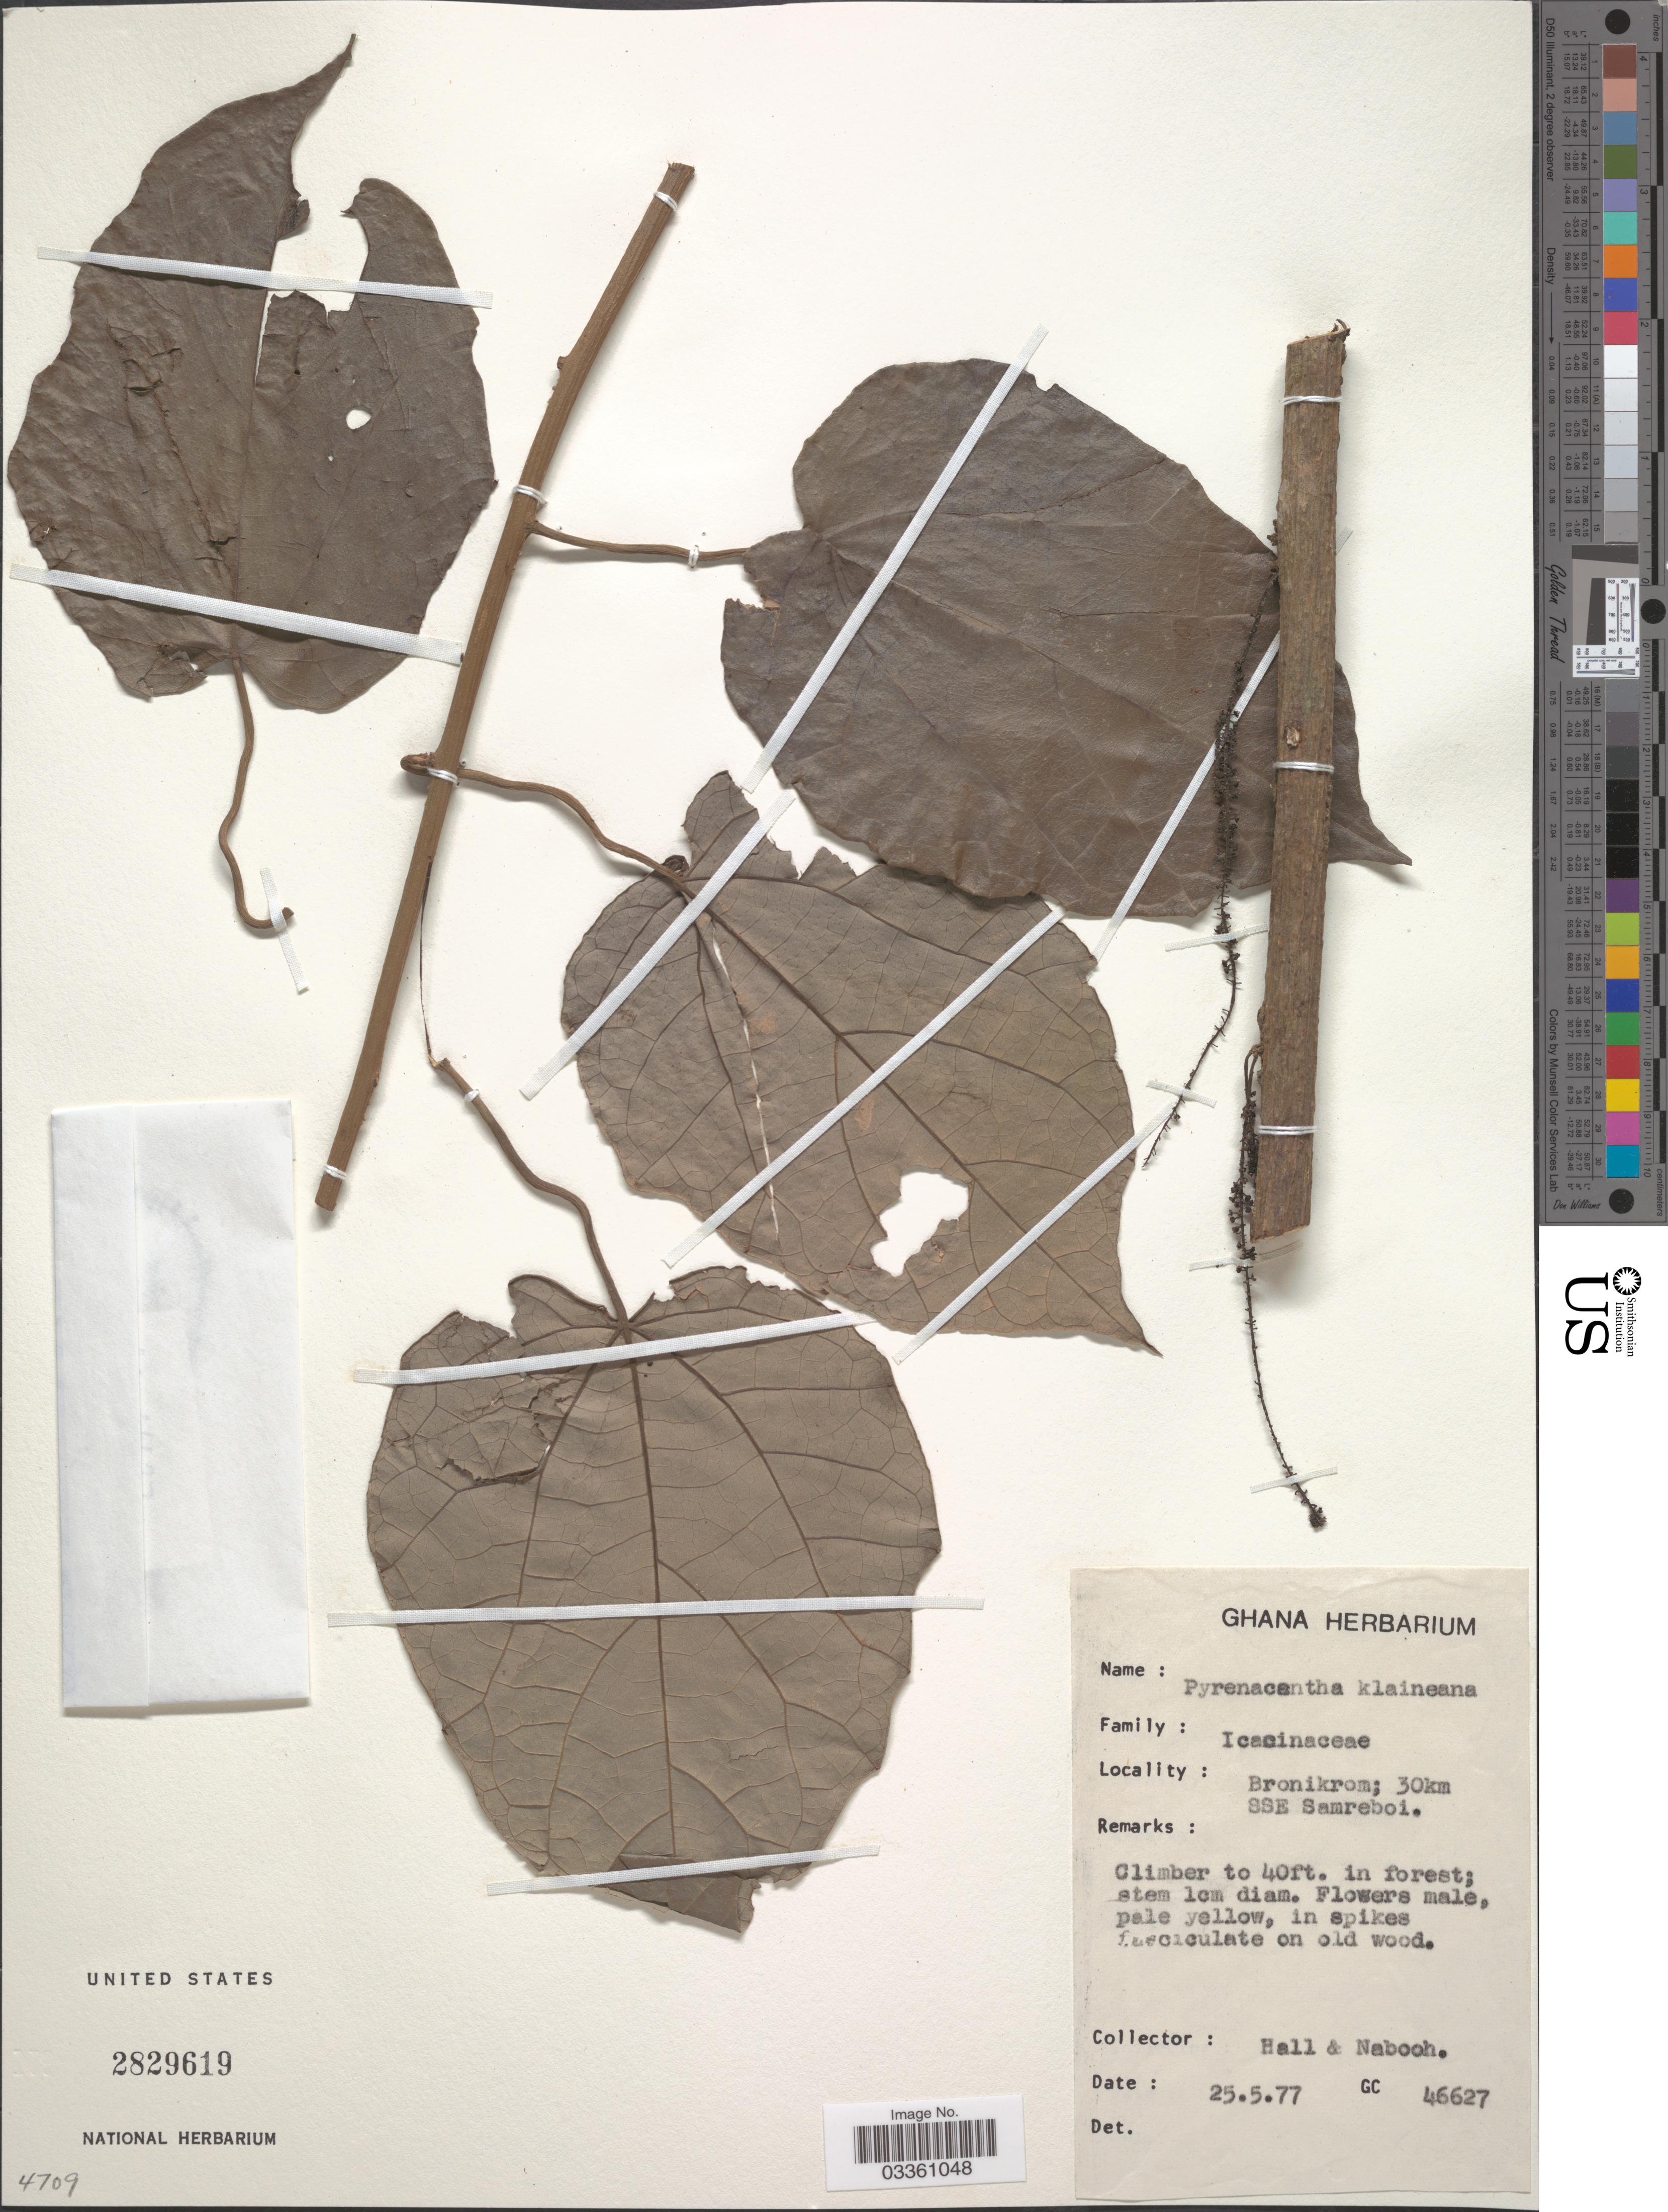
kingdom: Plantae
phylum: Tracheophyta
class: Magnoliopsida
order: Icacinales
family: Icacinaceae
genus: Pyrenacantha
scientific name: Pyrenacantha klaineana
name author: Pierre ex Exell & Mendonça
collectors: -- Hall & Nabooh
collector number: GC? 46627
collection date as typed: Transcribed d/m/y: 25/5/77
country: Ghana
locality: Bronikrom; 30km SSE Samreboi.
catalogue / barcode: US 2829619